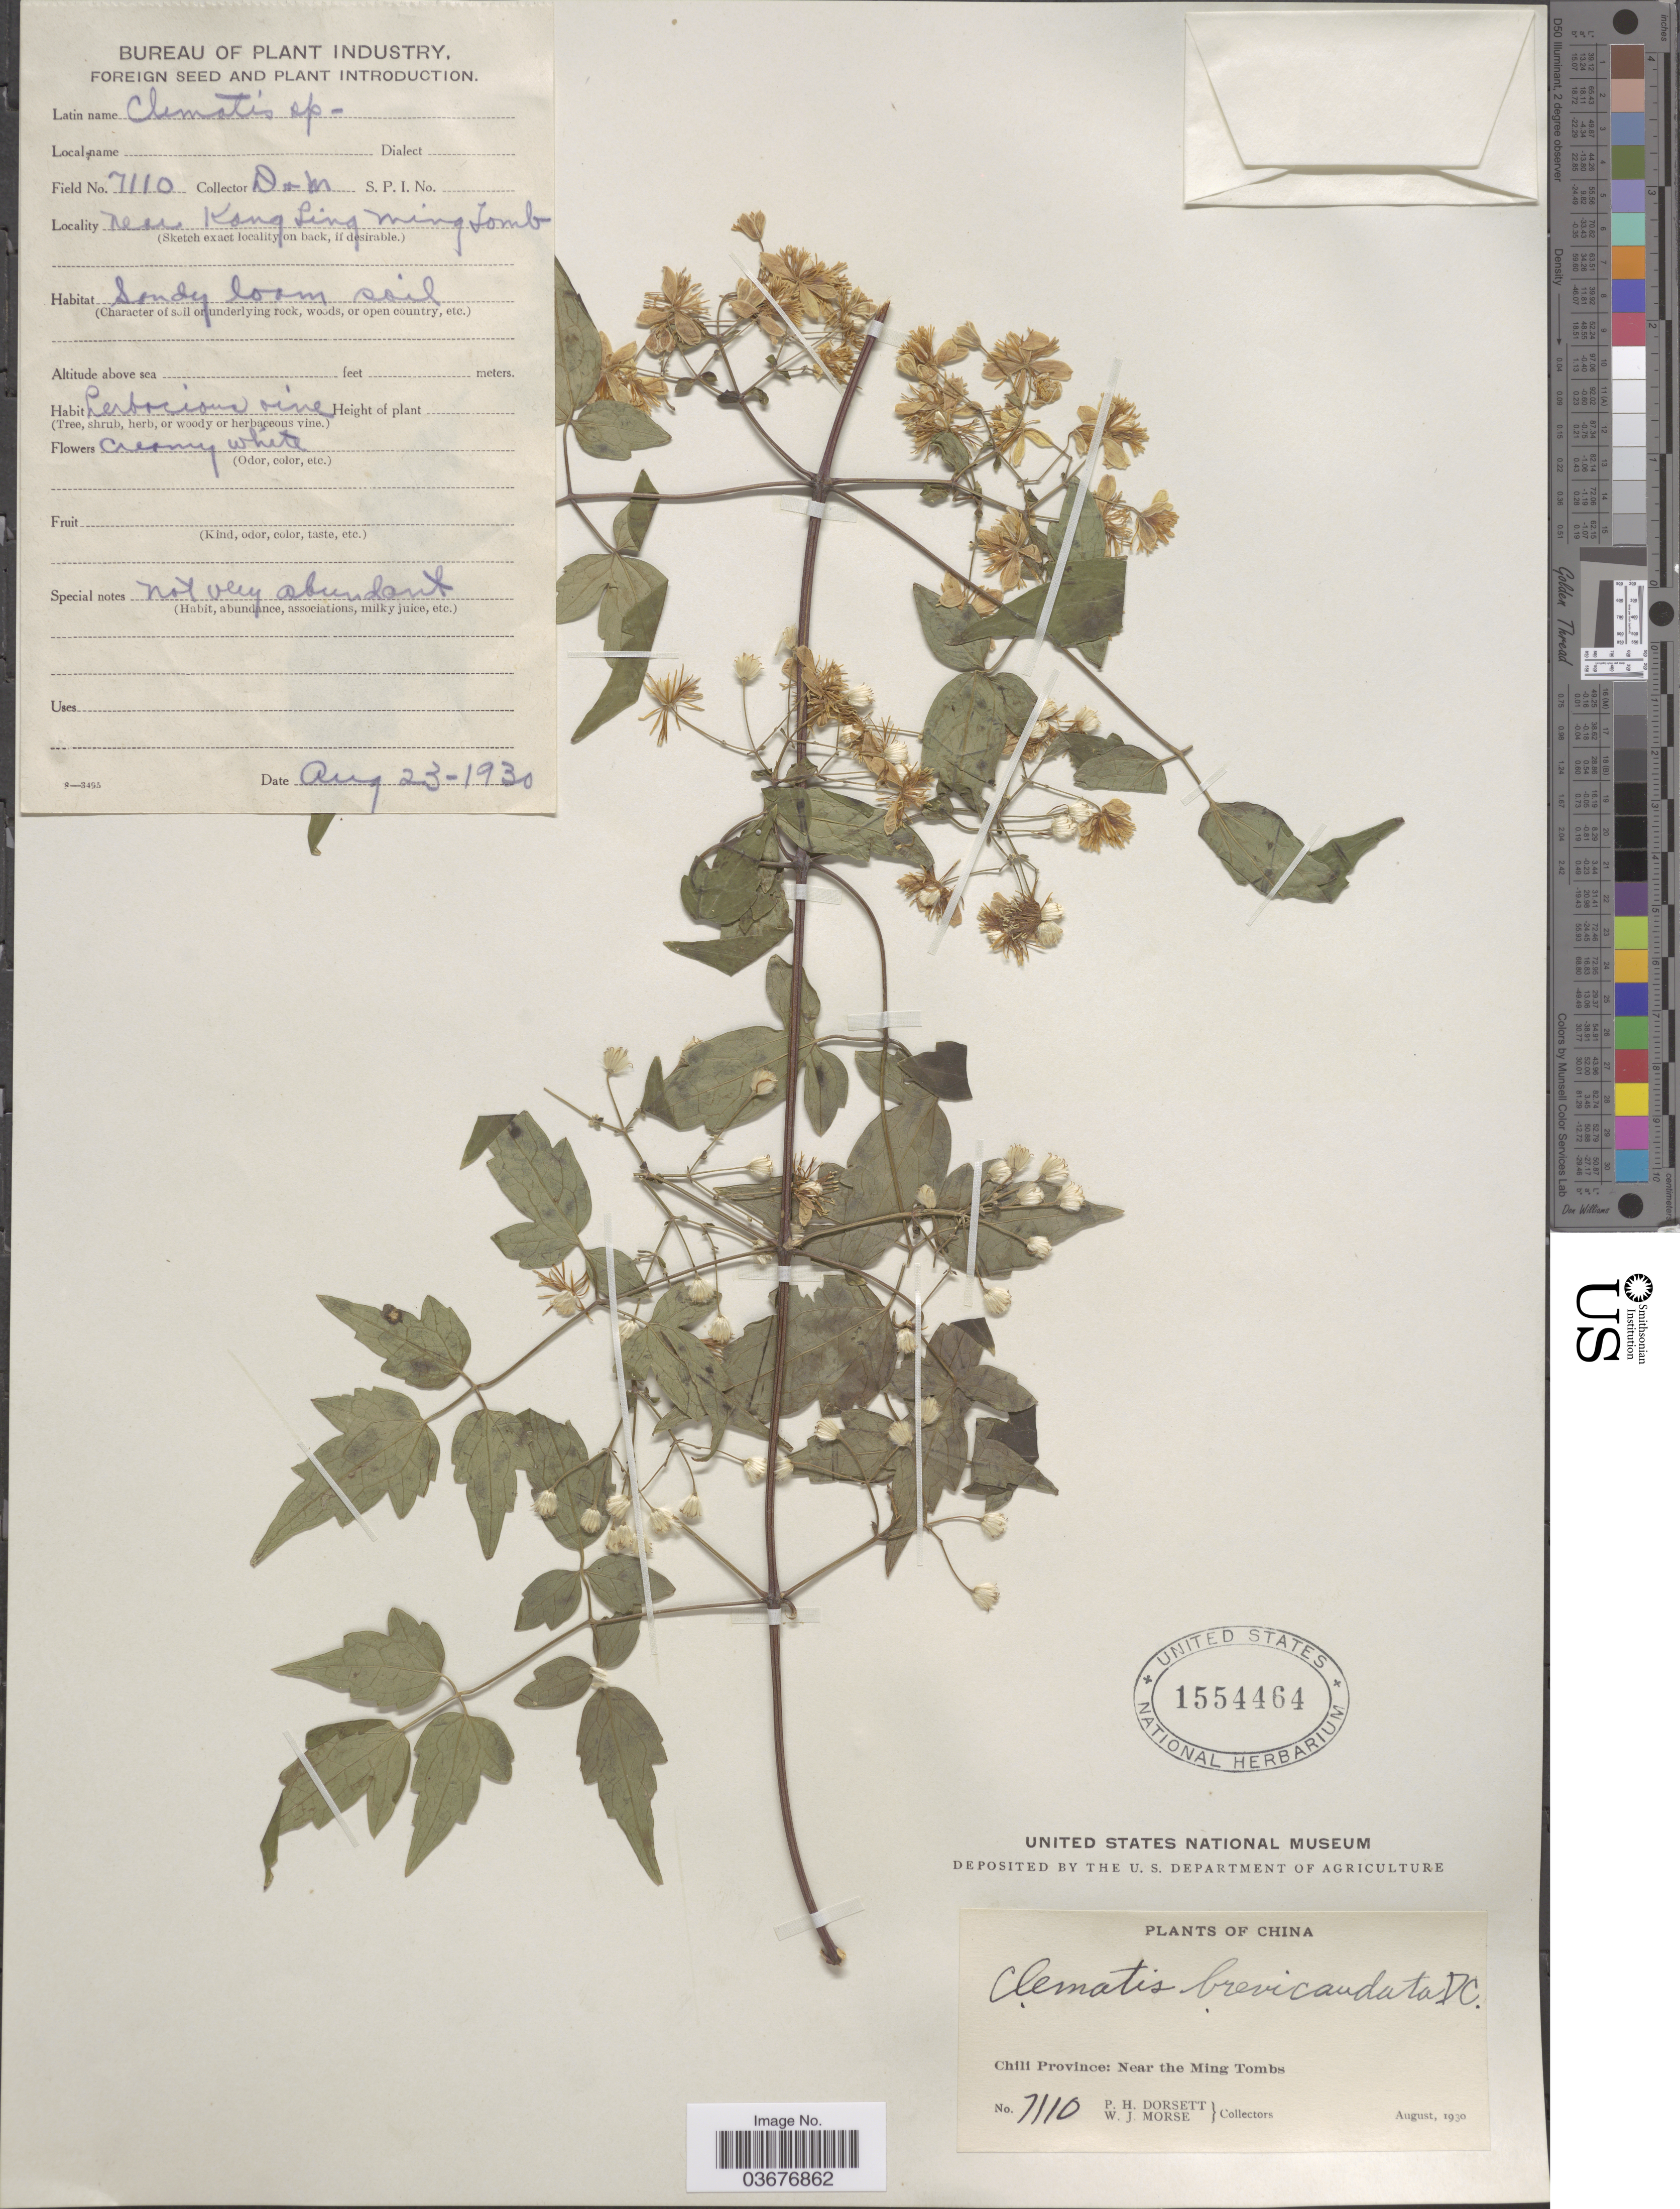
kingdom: Plantae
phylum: Tracheophyta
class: Magnoliopsida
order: Ranunculales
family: Ranunculaceae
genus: Clematis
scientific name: Clematis brevicaudata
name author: DC.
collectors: P. H. Dorsett & W. J. Morse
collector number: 7110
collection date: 1930-08-23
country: China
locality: Near Kang Ling Ming Tomb. Chili Province: Near the Ming Tombs.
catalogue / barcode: US 1554464